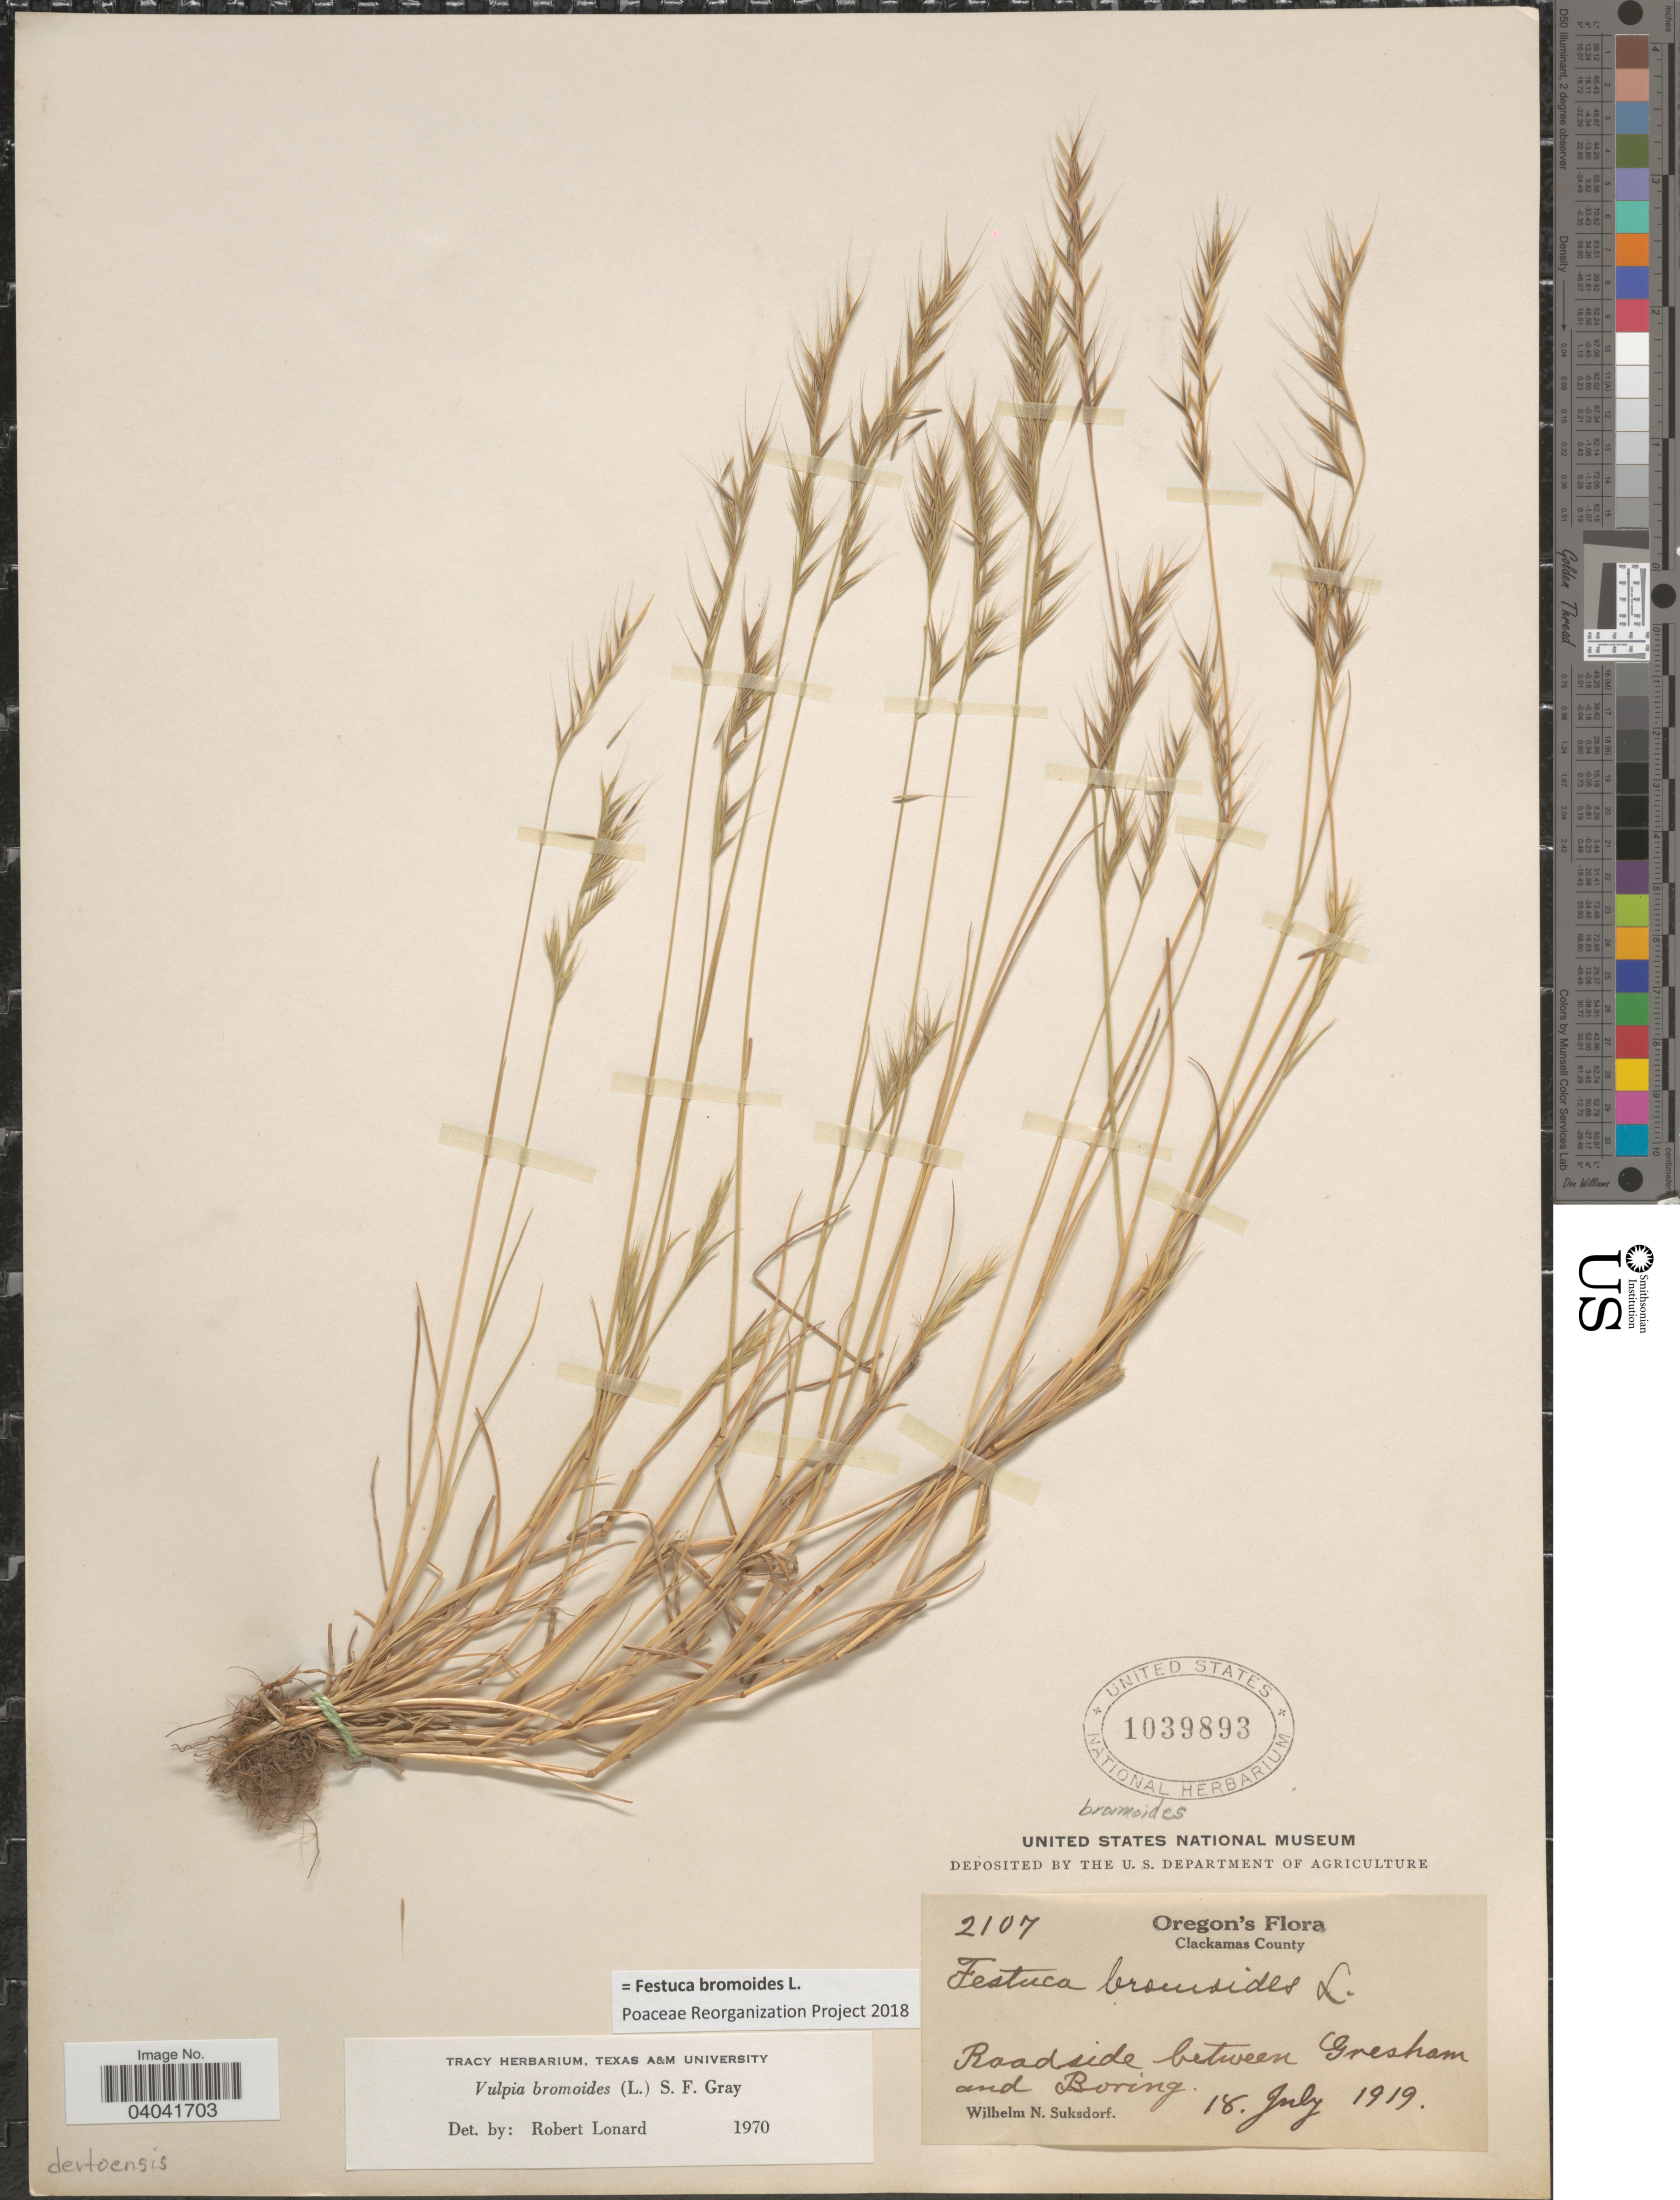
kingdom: Plantae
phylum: Tracheophyta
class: Liliopsida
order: Poales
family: Poaceae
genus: Festuca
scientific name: Festuca bromoides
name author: L.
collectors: W. N. Suksdorf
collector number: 2107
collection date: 1919-07-18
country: United States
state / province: Oregon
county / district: Clackamas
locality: Clackamas County. Roadside between Gresham and Boring.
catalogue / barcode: US 1039893